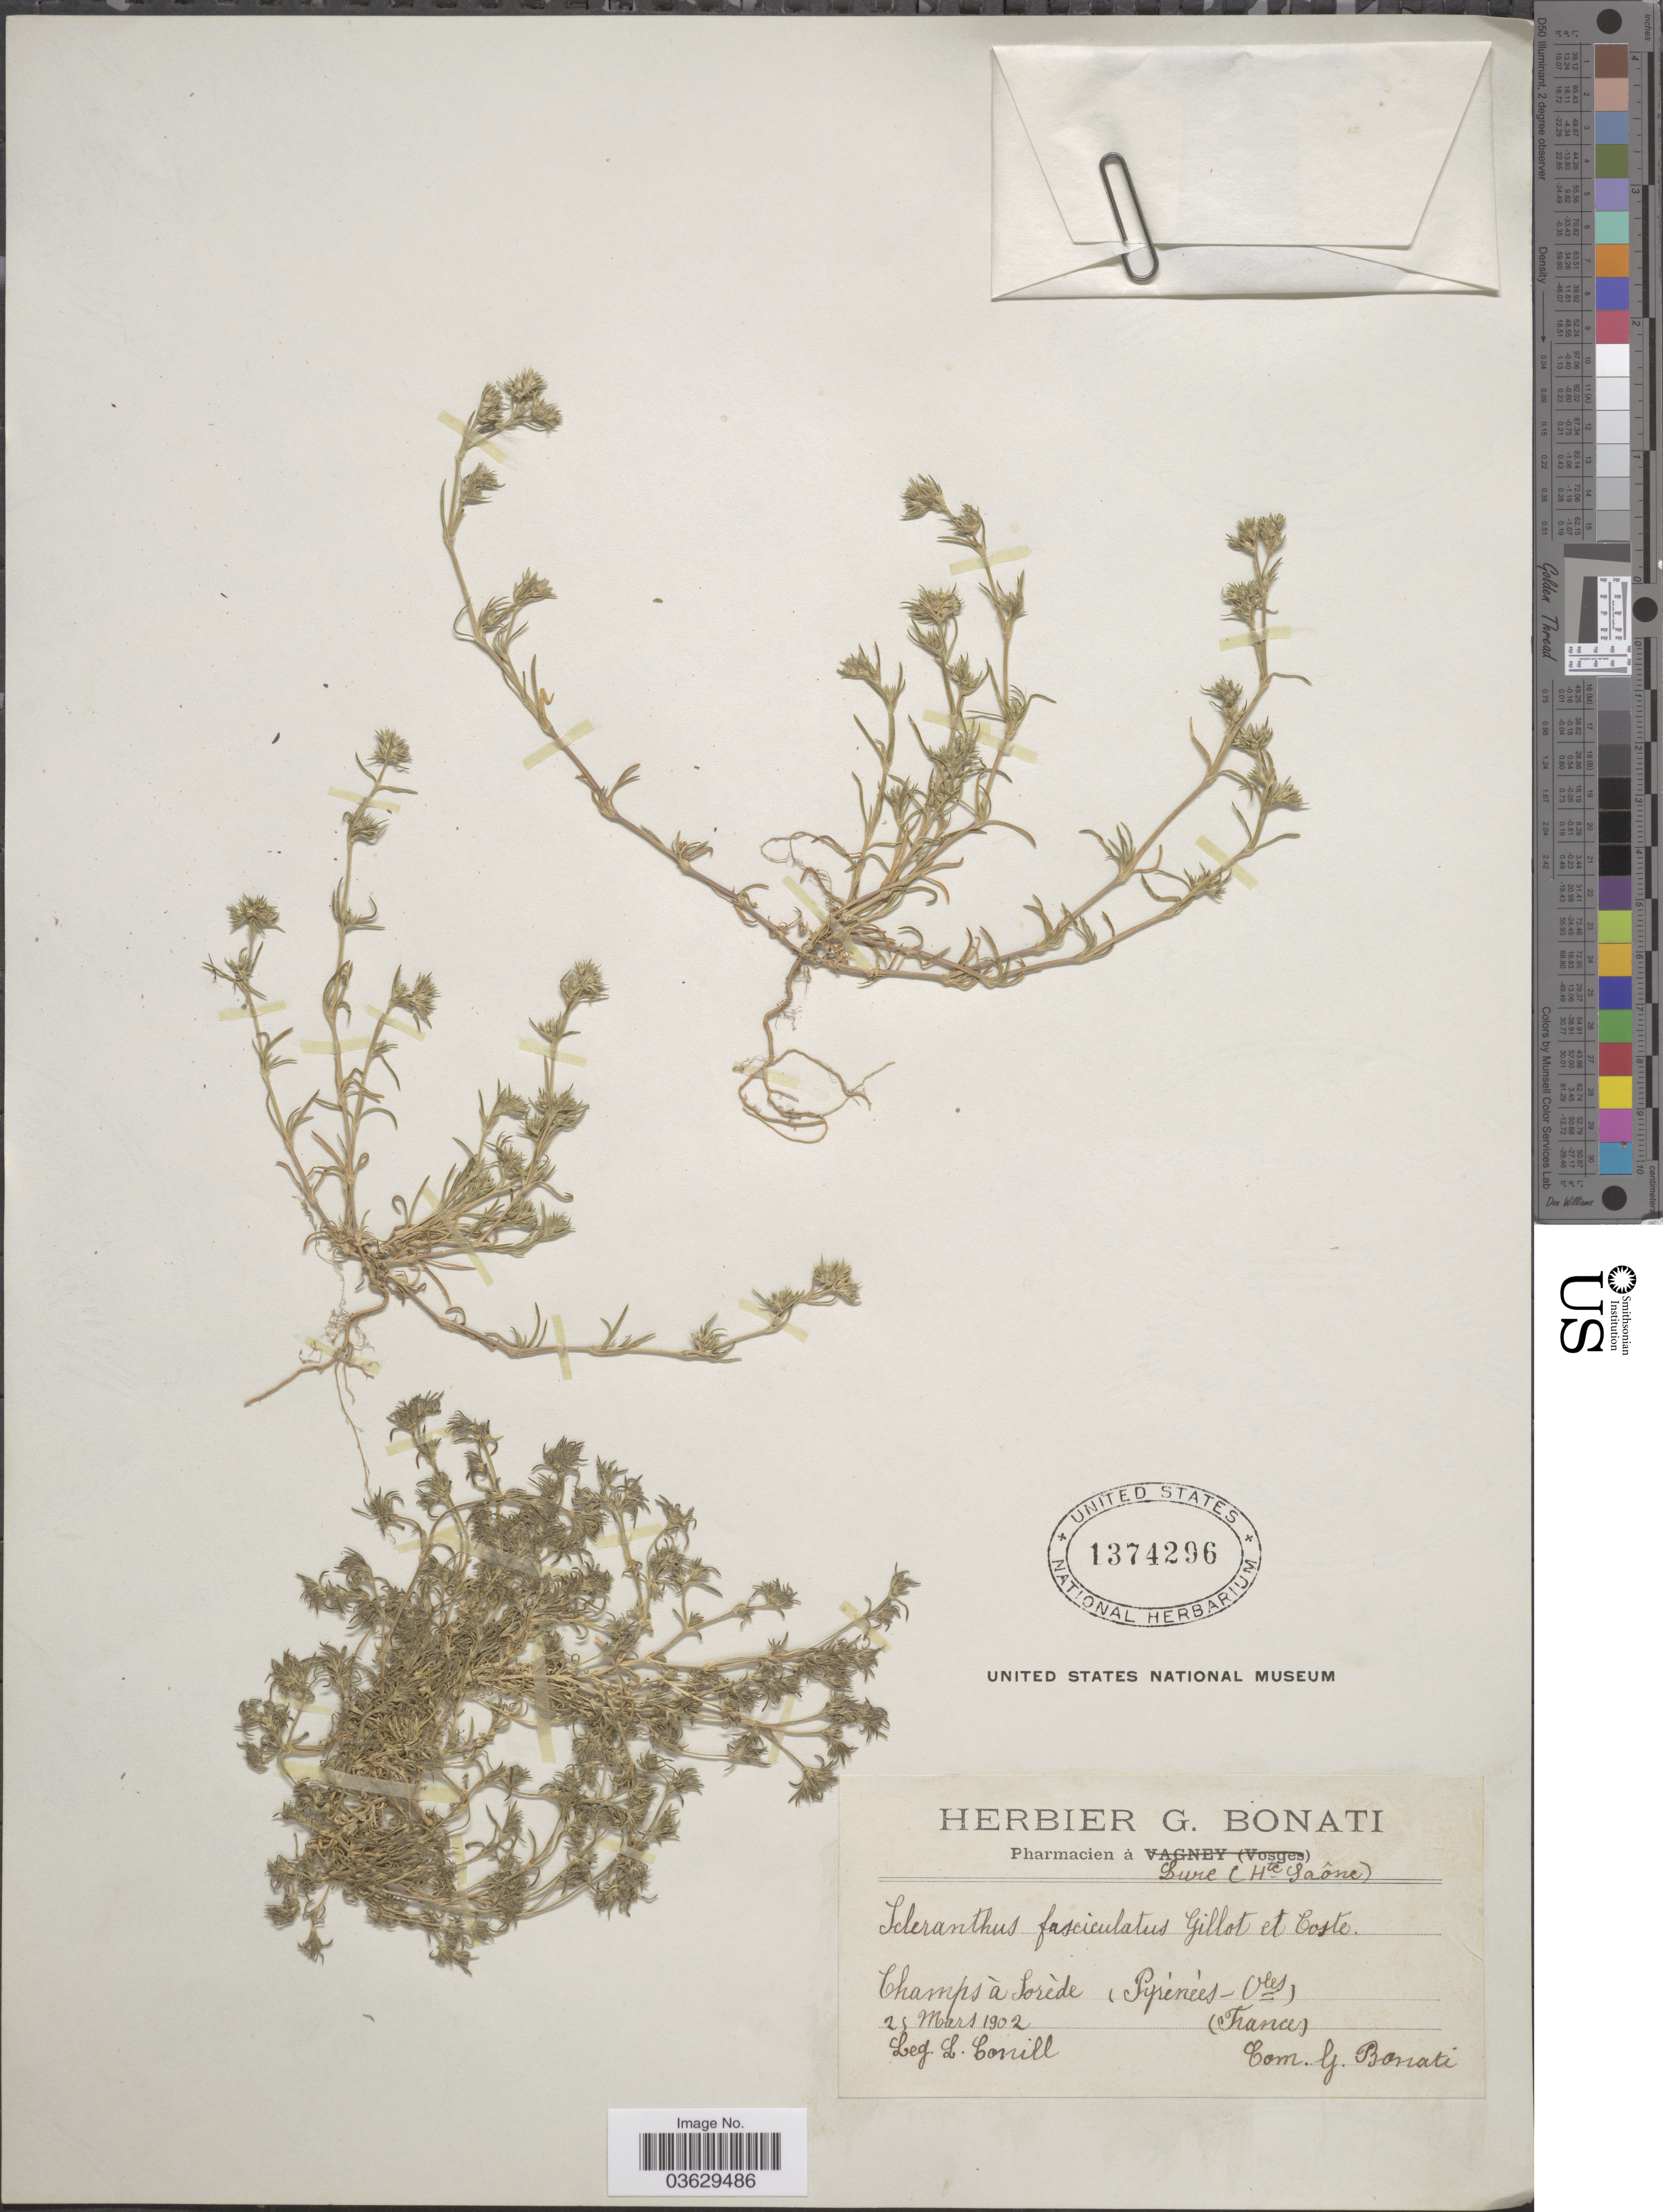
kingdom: Plantae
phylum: Tracheophyta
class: Magnoliopsida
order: Caryophyllales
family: Caryophyllaceae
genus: Scleranthus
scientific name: Scleranthus fasciculatus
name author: (R. Br.) Hook. f.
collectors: Conill, L.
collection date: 1902-03-25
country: France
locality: Lure (Hte Saône). Champs à Sorède (Pyrénées-Oles).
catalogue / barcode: US 1374296